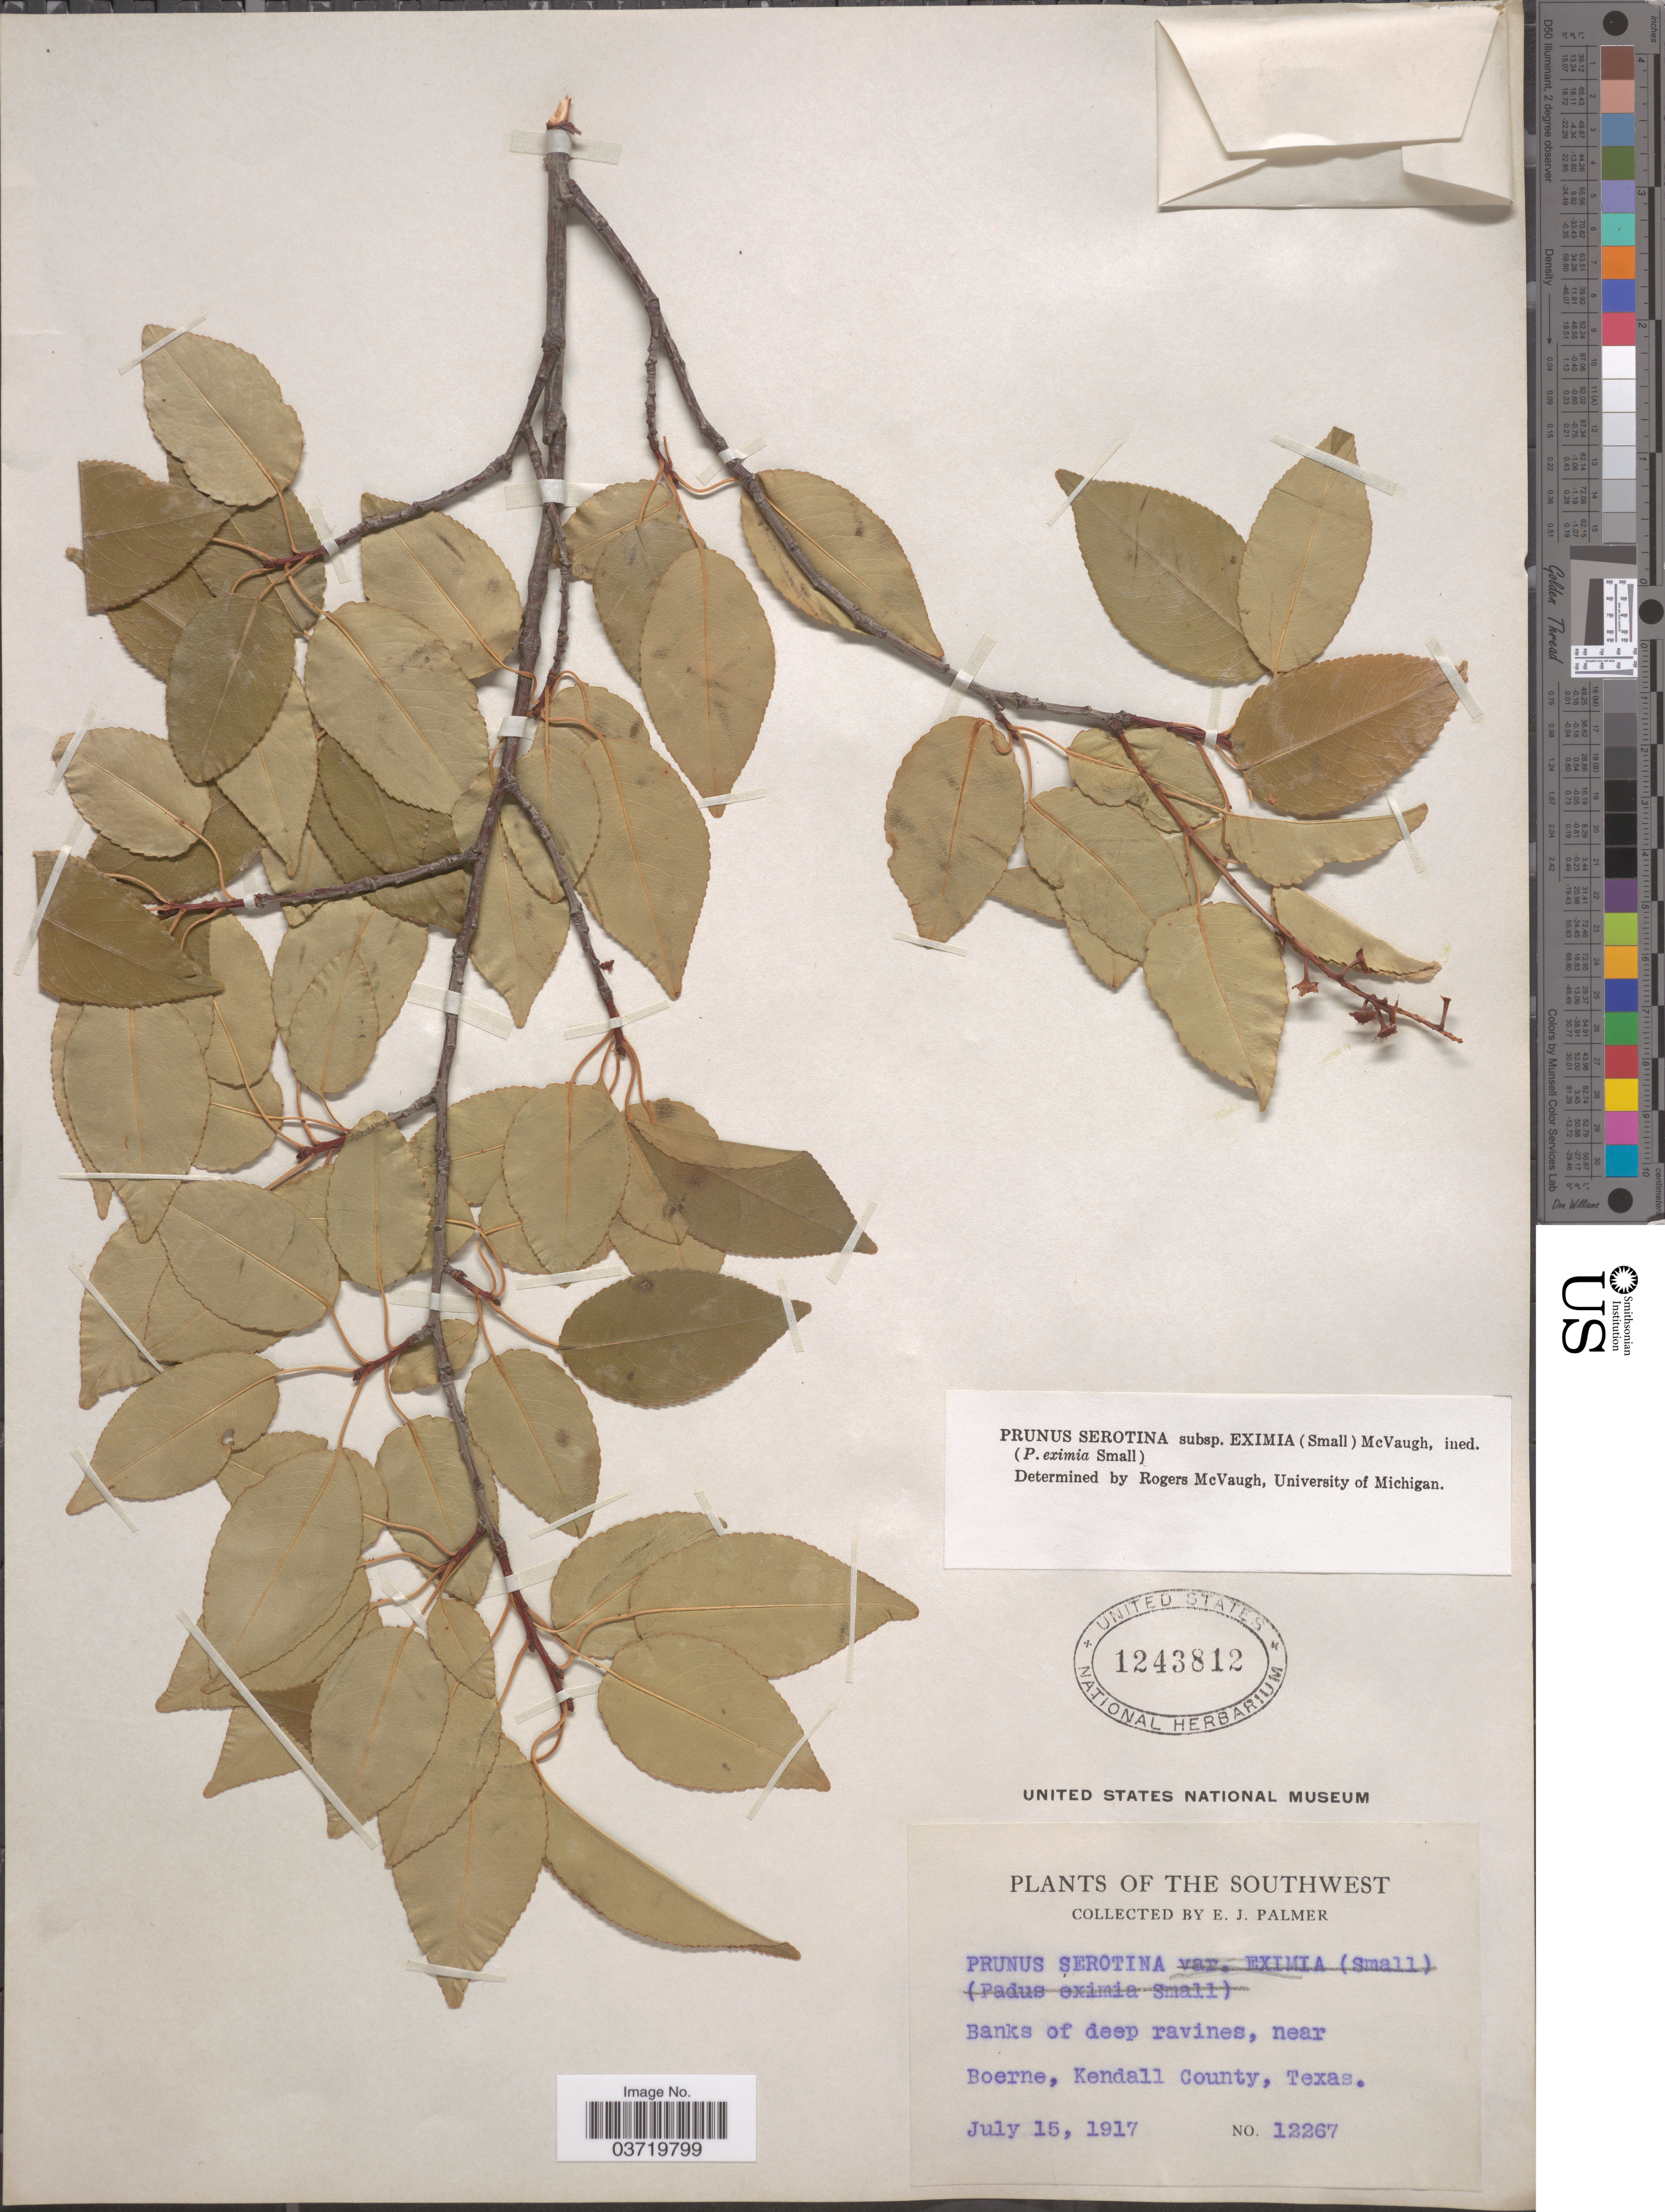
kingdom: Plantae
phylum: Tracheophyta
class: Magnoliopsida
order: Rosales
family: Rosaceae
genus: Prunus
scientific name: Prunus serotina var. serotina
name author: Ehrh.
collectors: E. J. Palmer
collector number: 12267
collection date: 1917-07-15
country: United States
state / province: Texas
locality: The Southwest. Near Boerne, Kendall County.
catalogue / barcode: US 1243812